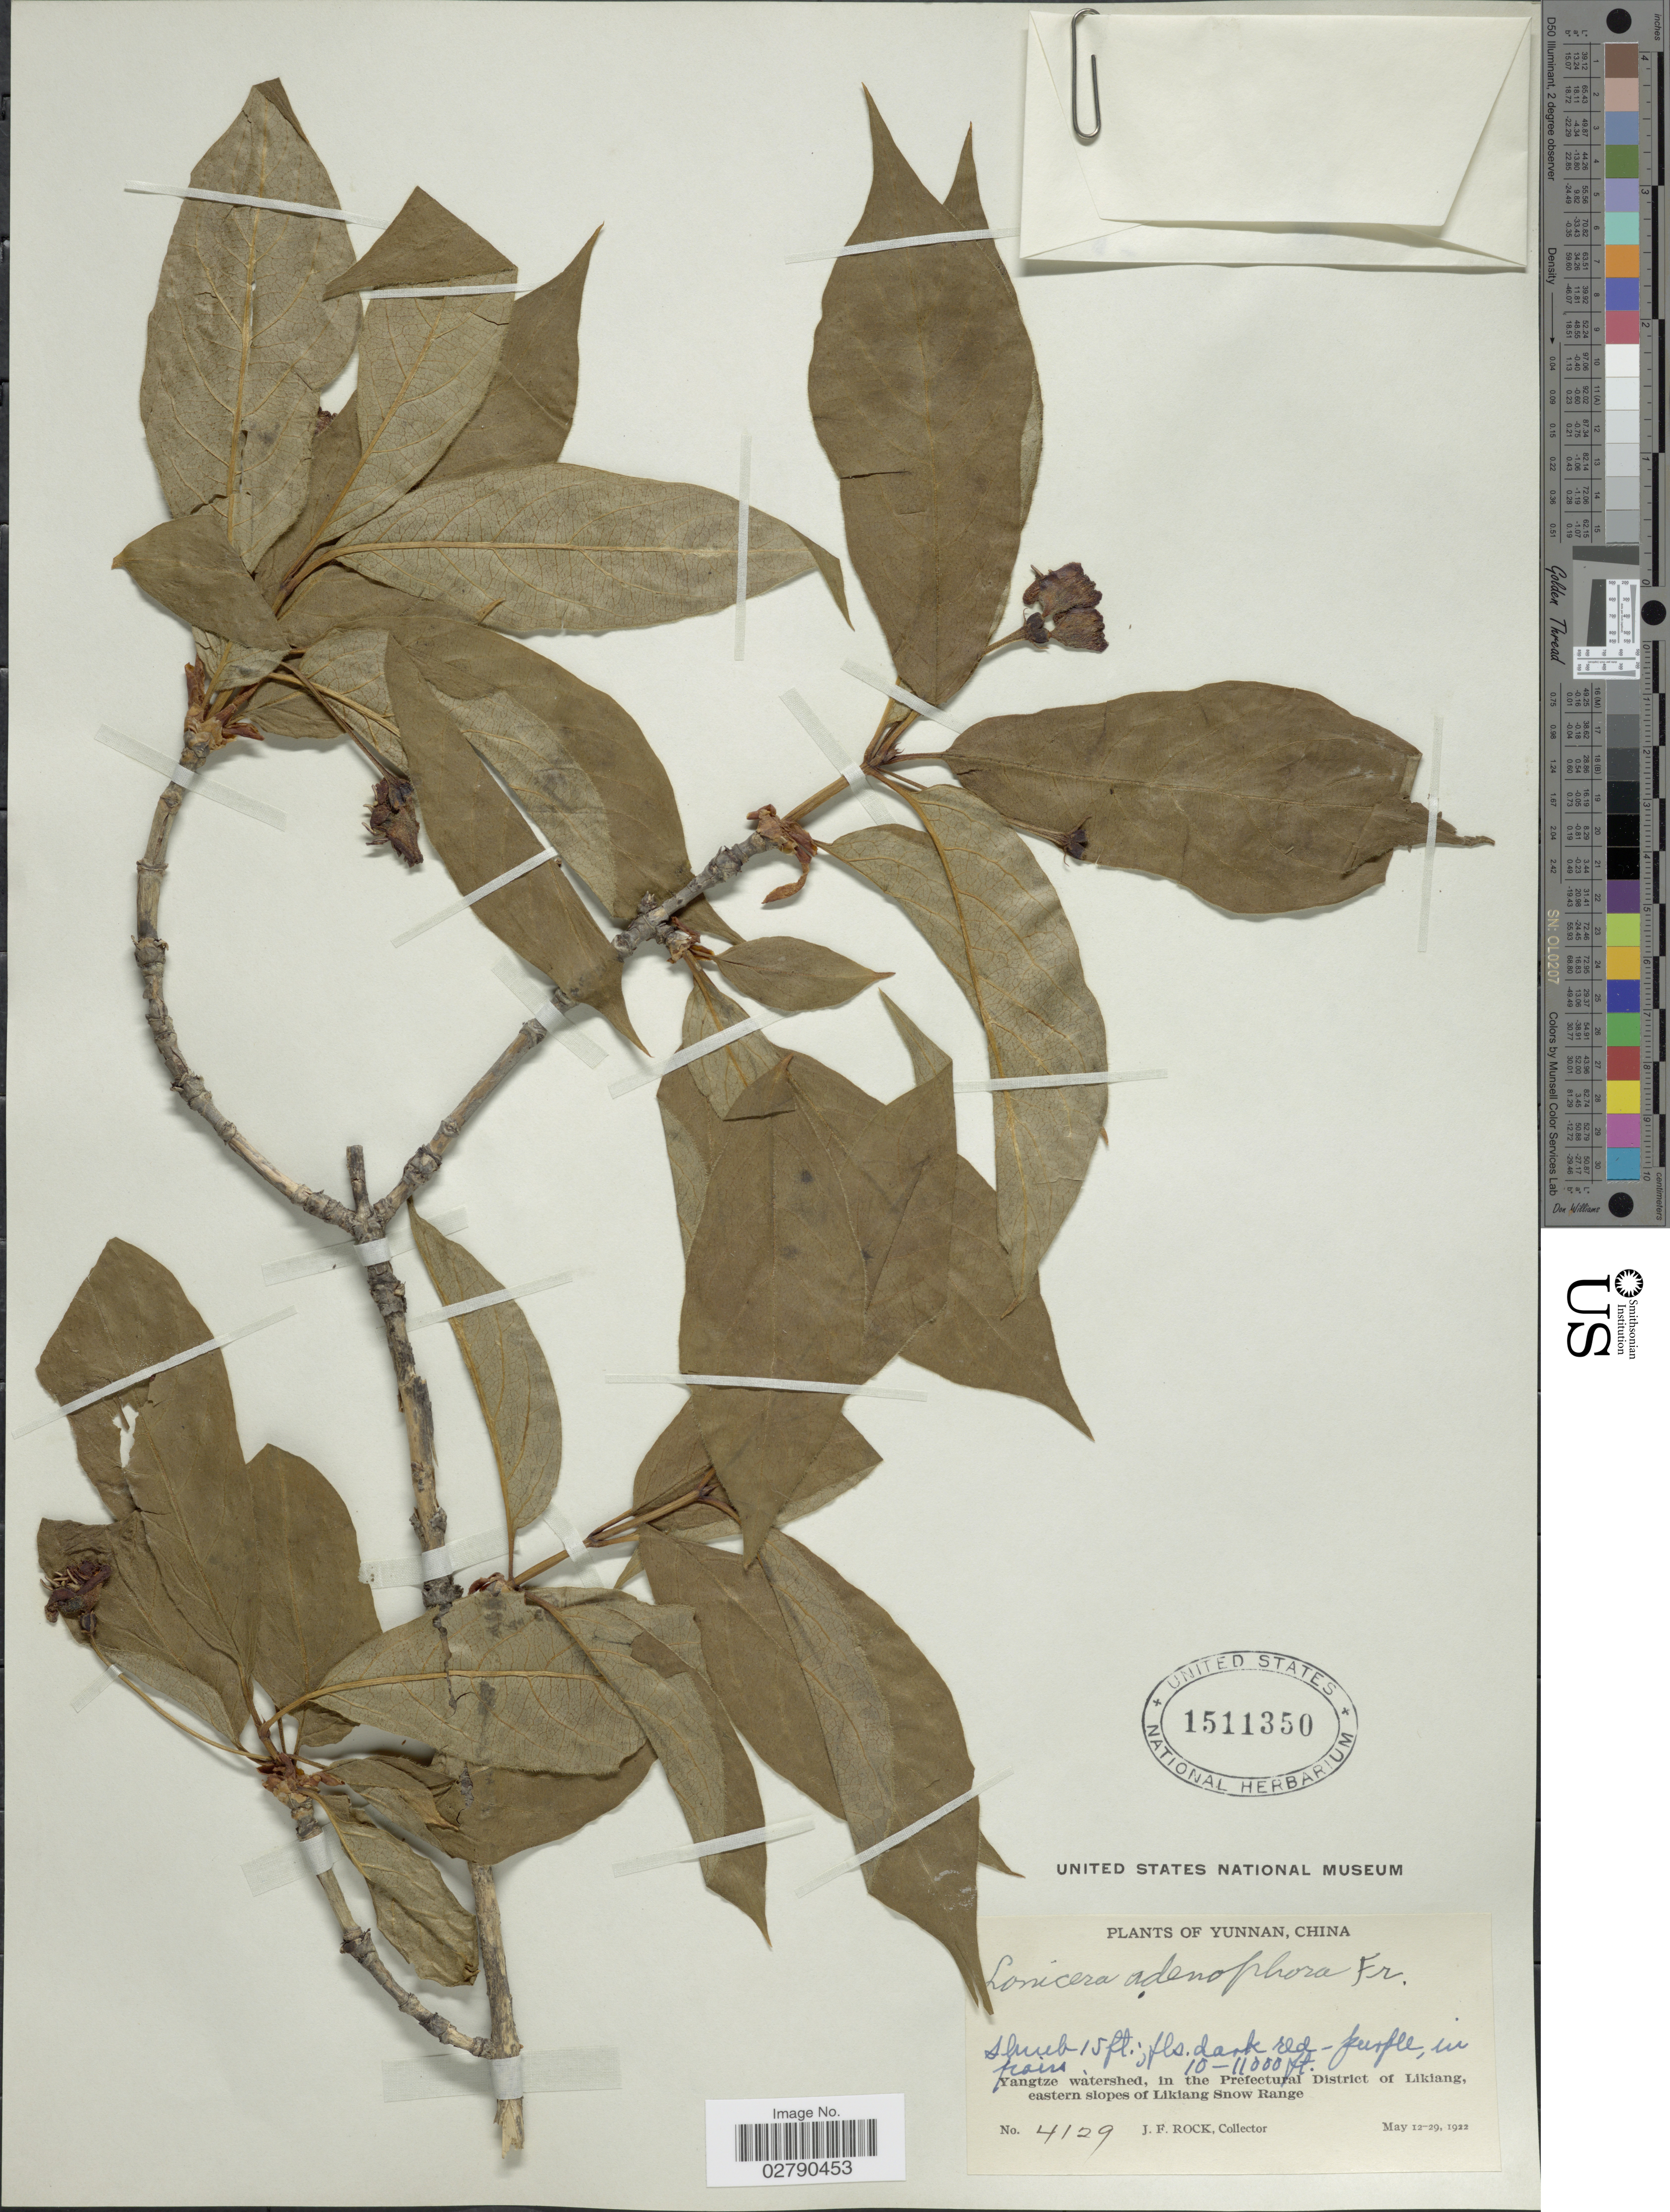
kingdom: Plantae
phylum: Tracheophyta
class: Magnoliopsida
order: Dipsacales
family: Caprifoliaceae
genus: Lonicera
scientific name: Lonicera adenophora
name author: Franch.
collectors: J. Rock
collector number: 4129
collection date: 1922-05-12/1922-05-29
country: China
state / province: Yunnan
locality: Yangtze watershed, in the Prefectural District of Likiang, eastern slopes of Likiang Snow Range.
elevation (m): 3048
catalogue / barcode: US 1511350